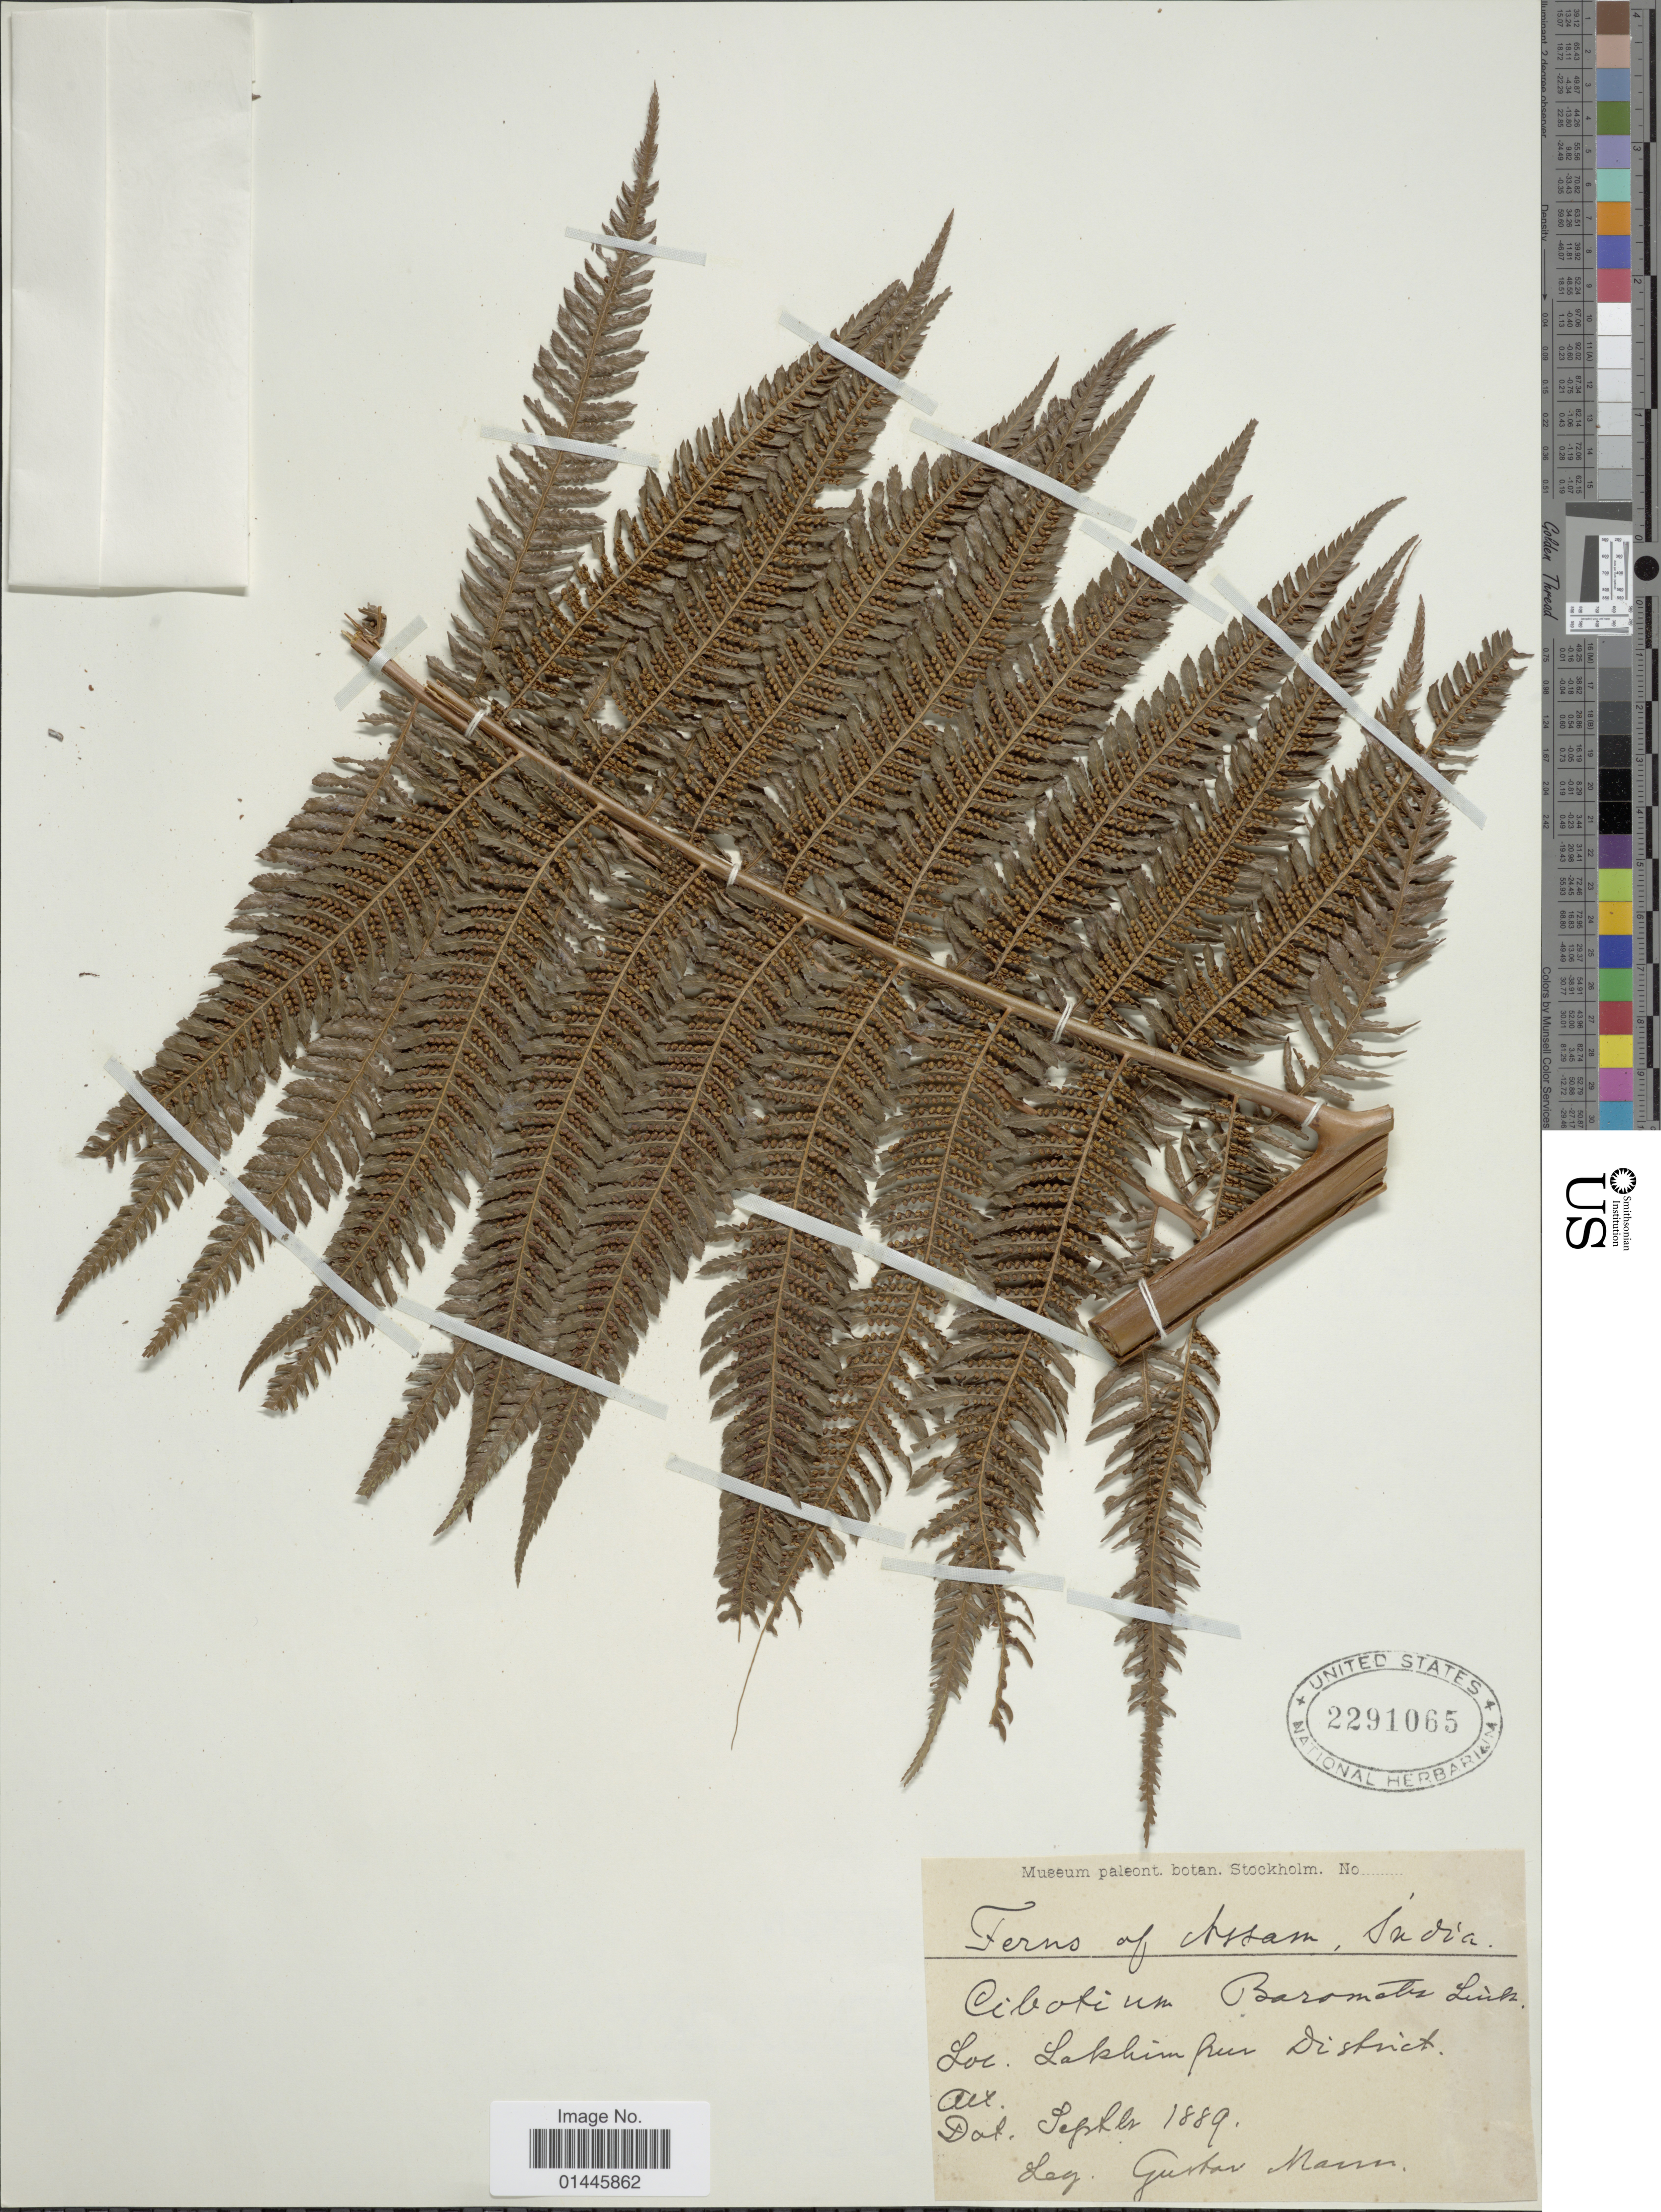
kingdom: Plantae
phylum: Tracheophyta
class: Polypodiopsida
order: Cyatheales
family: Cibotiaceae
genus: Cibotium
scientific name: Cibotium barometz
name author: (L.) J. Sm.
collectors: G. Mann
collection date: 1889-09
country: India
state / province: Assam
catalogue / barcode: US 2291065